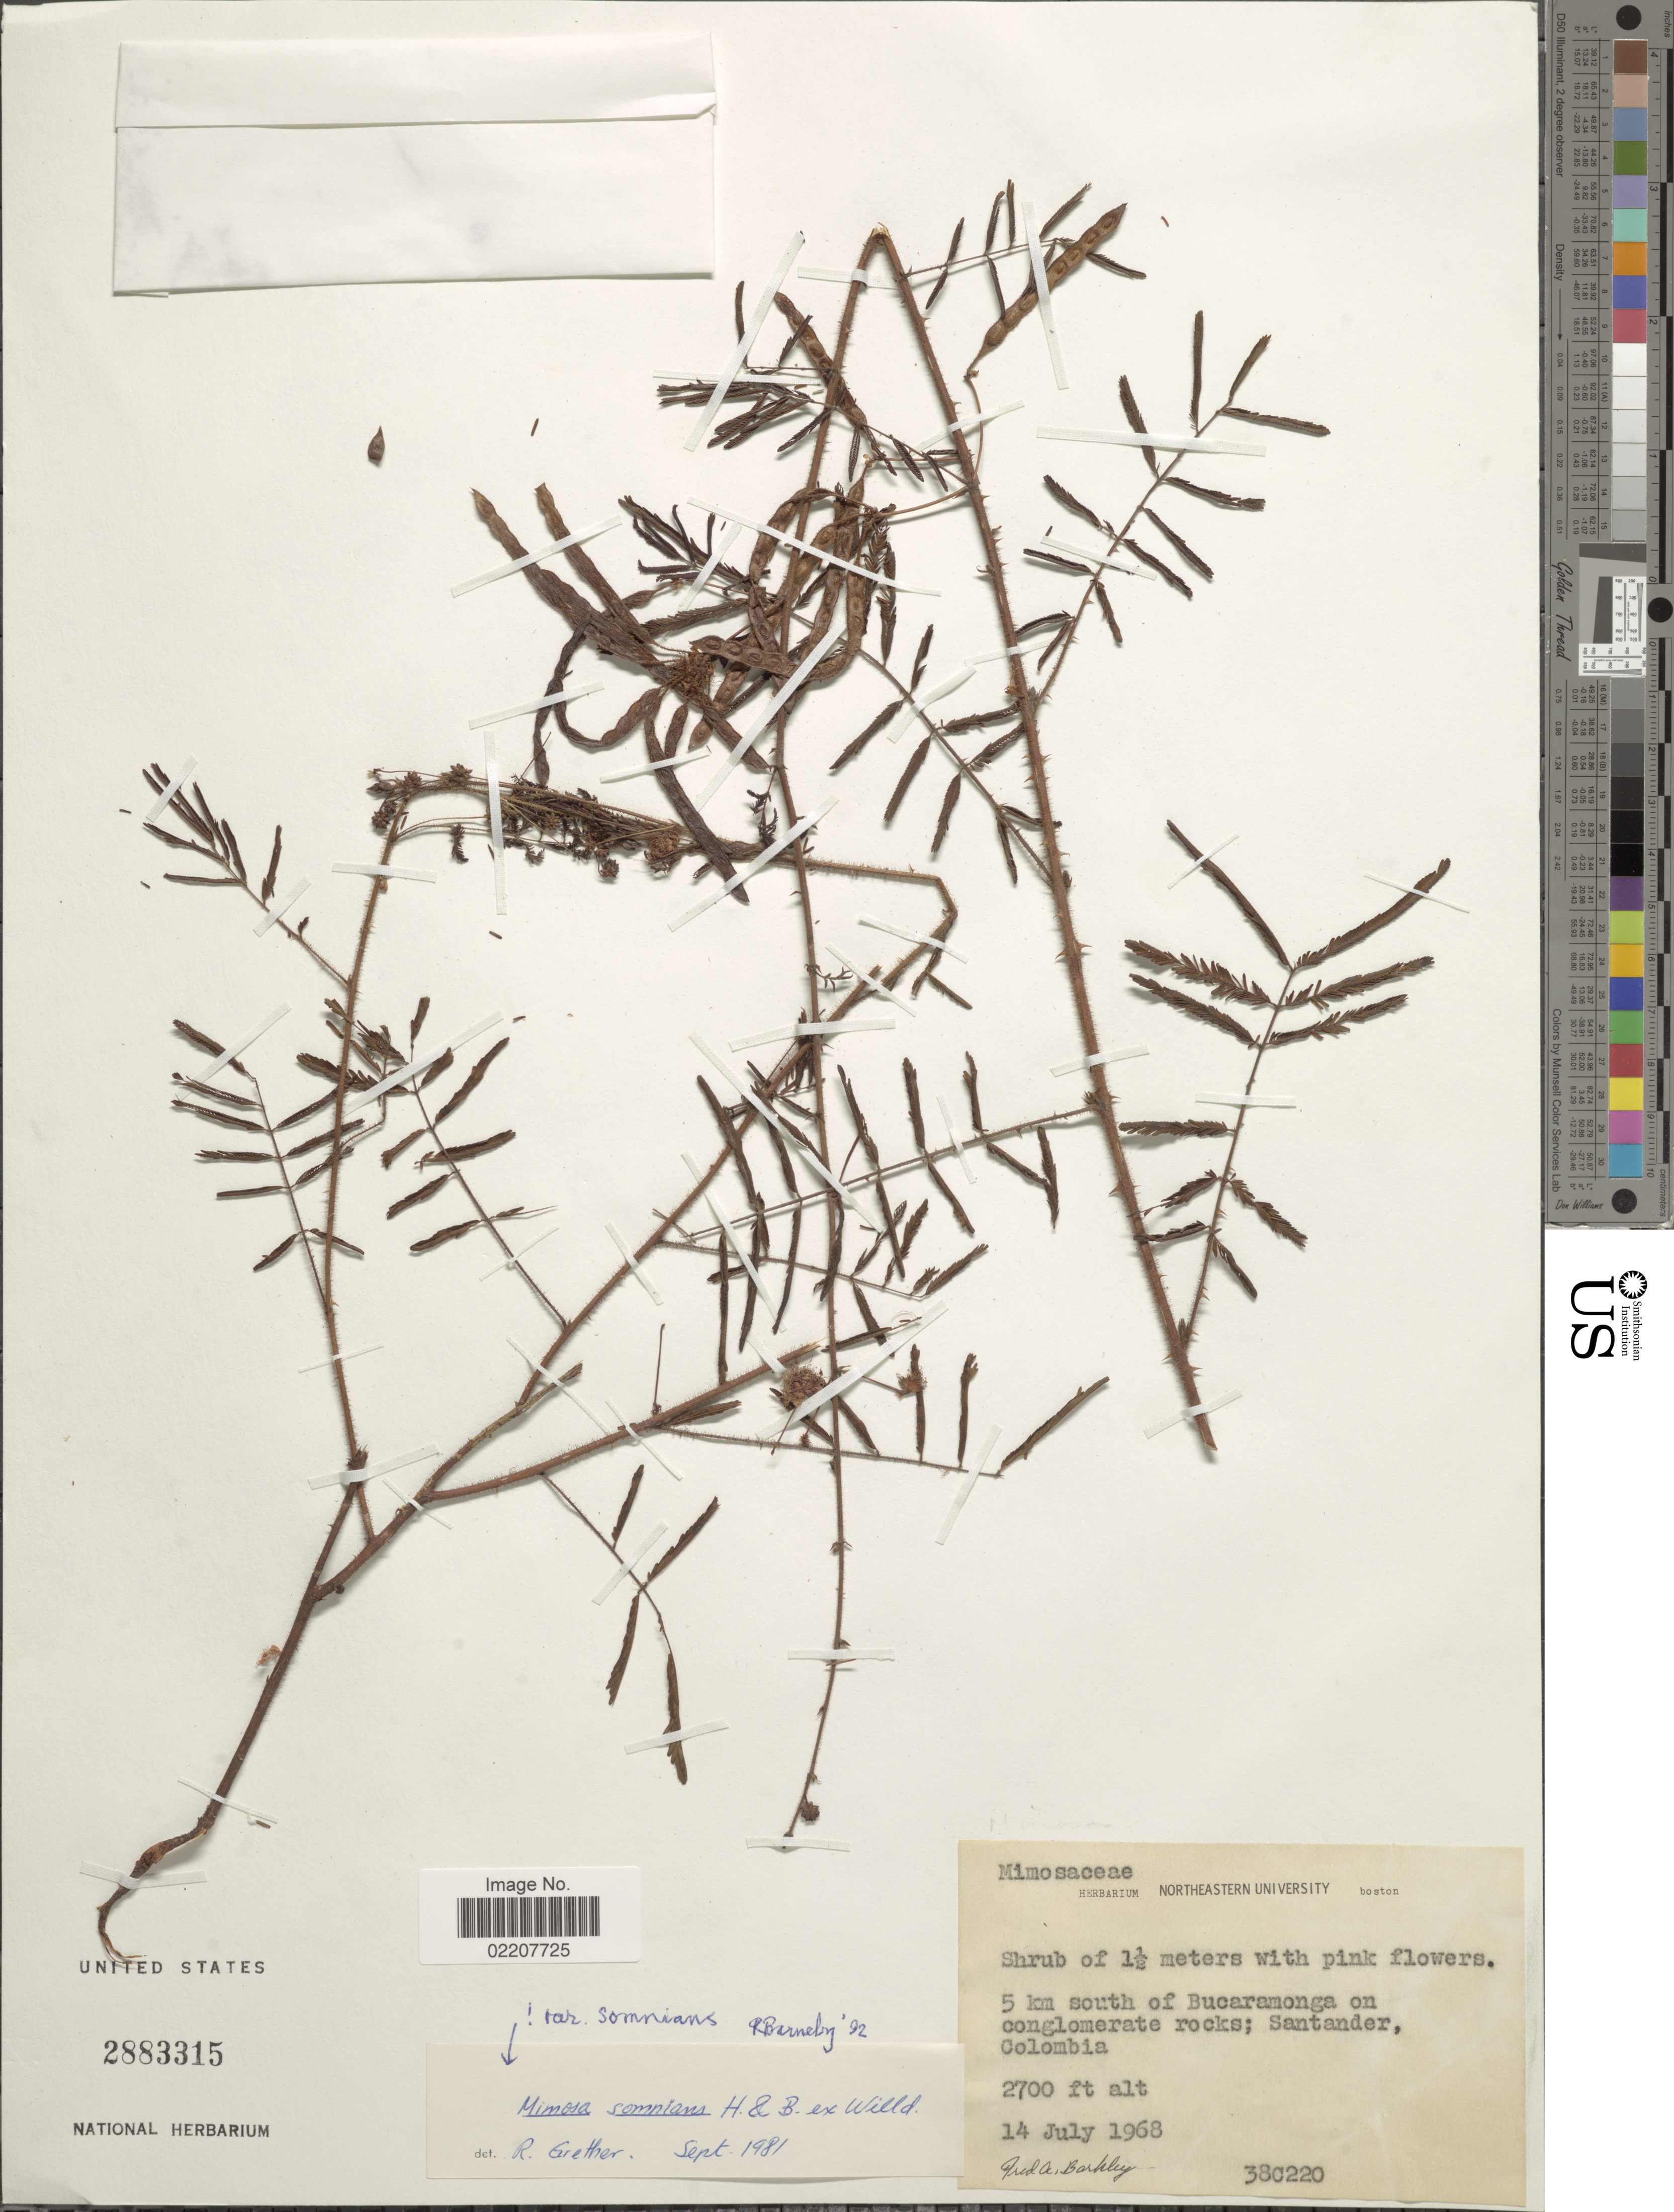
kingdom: Plantae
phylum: Tracheophyta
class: Magnoliopsida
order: Fabales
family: Fabaceae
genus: Mimosa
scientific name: Mimosa somnians var. somnians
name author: Humb. & Bonpl. ex Willd.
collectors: F. A. Barkley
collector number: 380220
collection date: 1968-07-14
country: Colombia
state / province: Santander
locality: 5 km south of Bucaramonga on conglomerate rocks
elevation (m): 823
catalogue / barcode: US 2883315